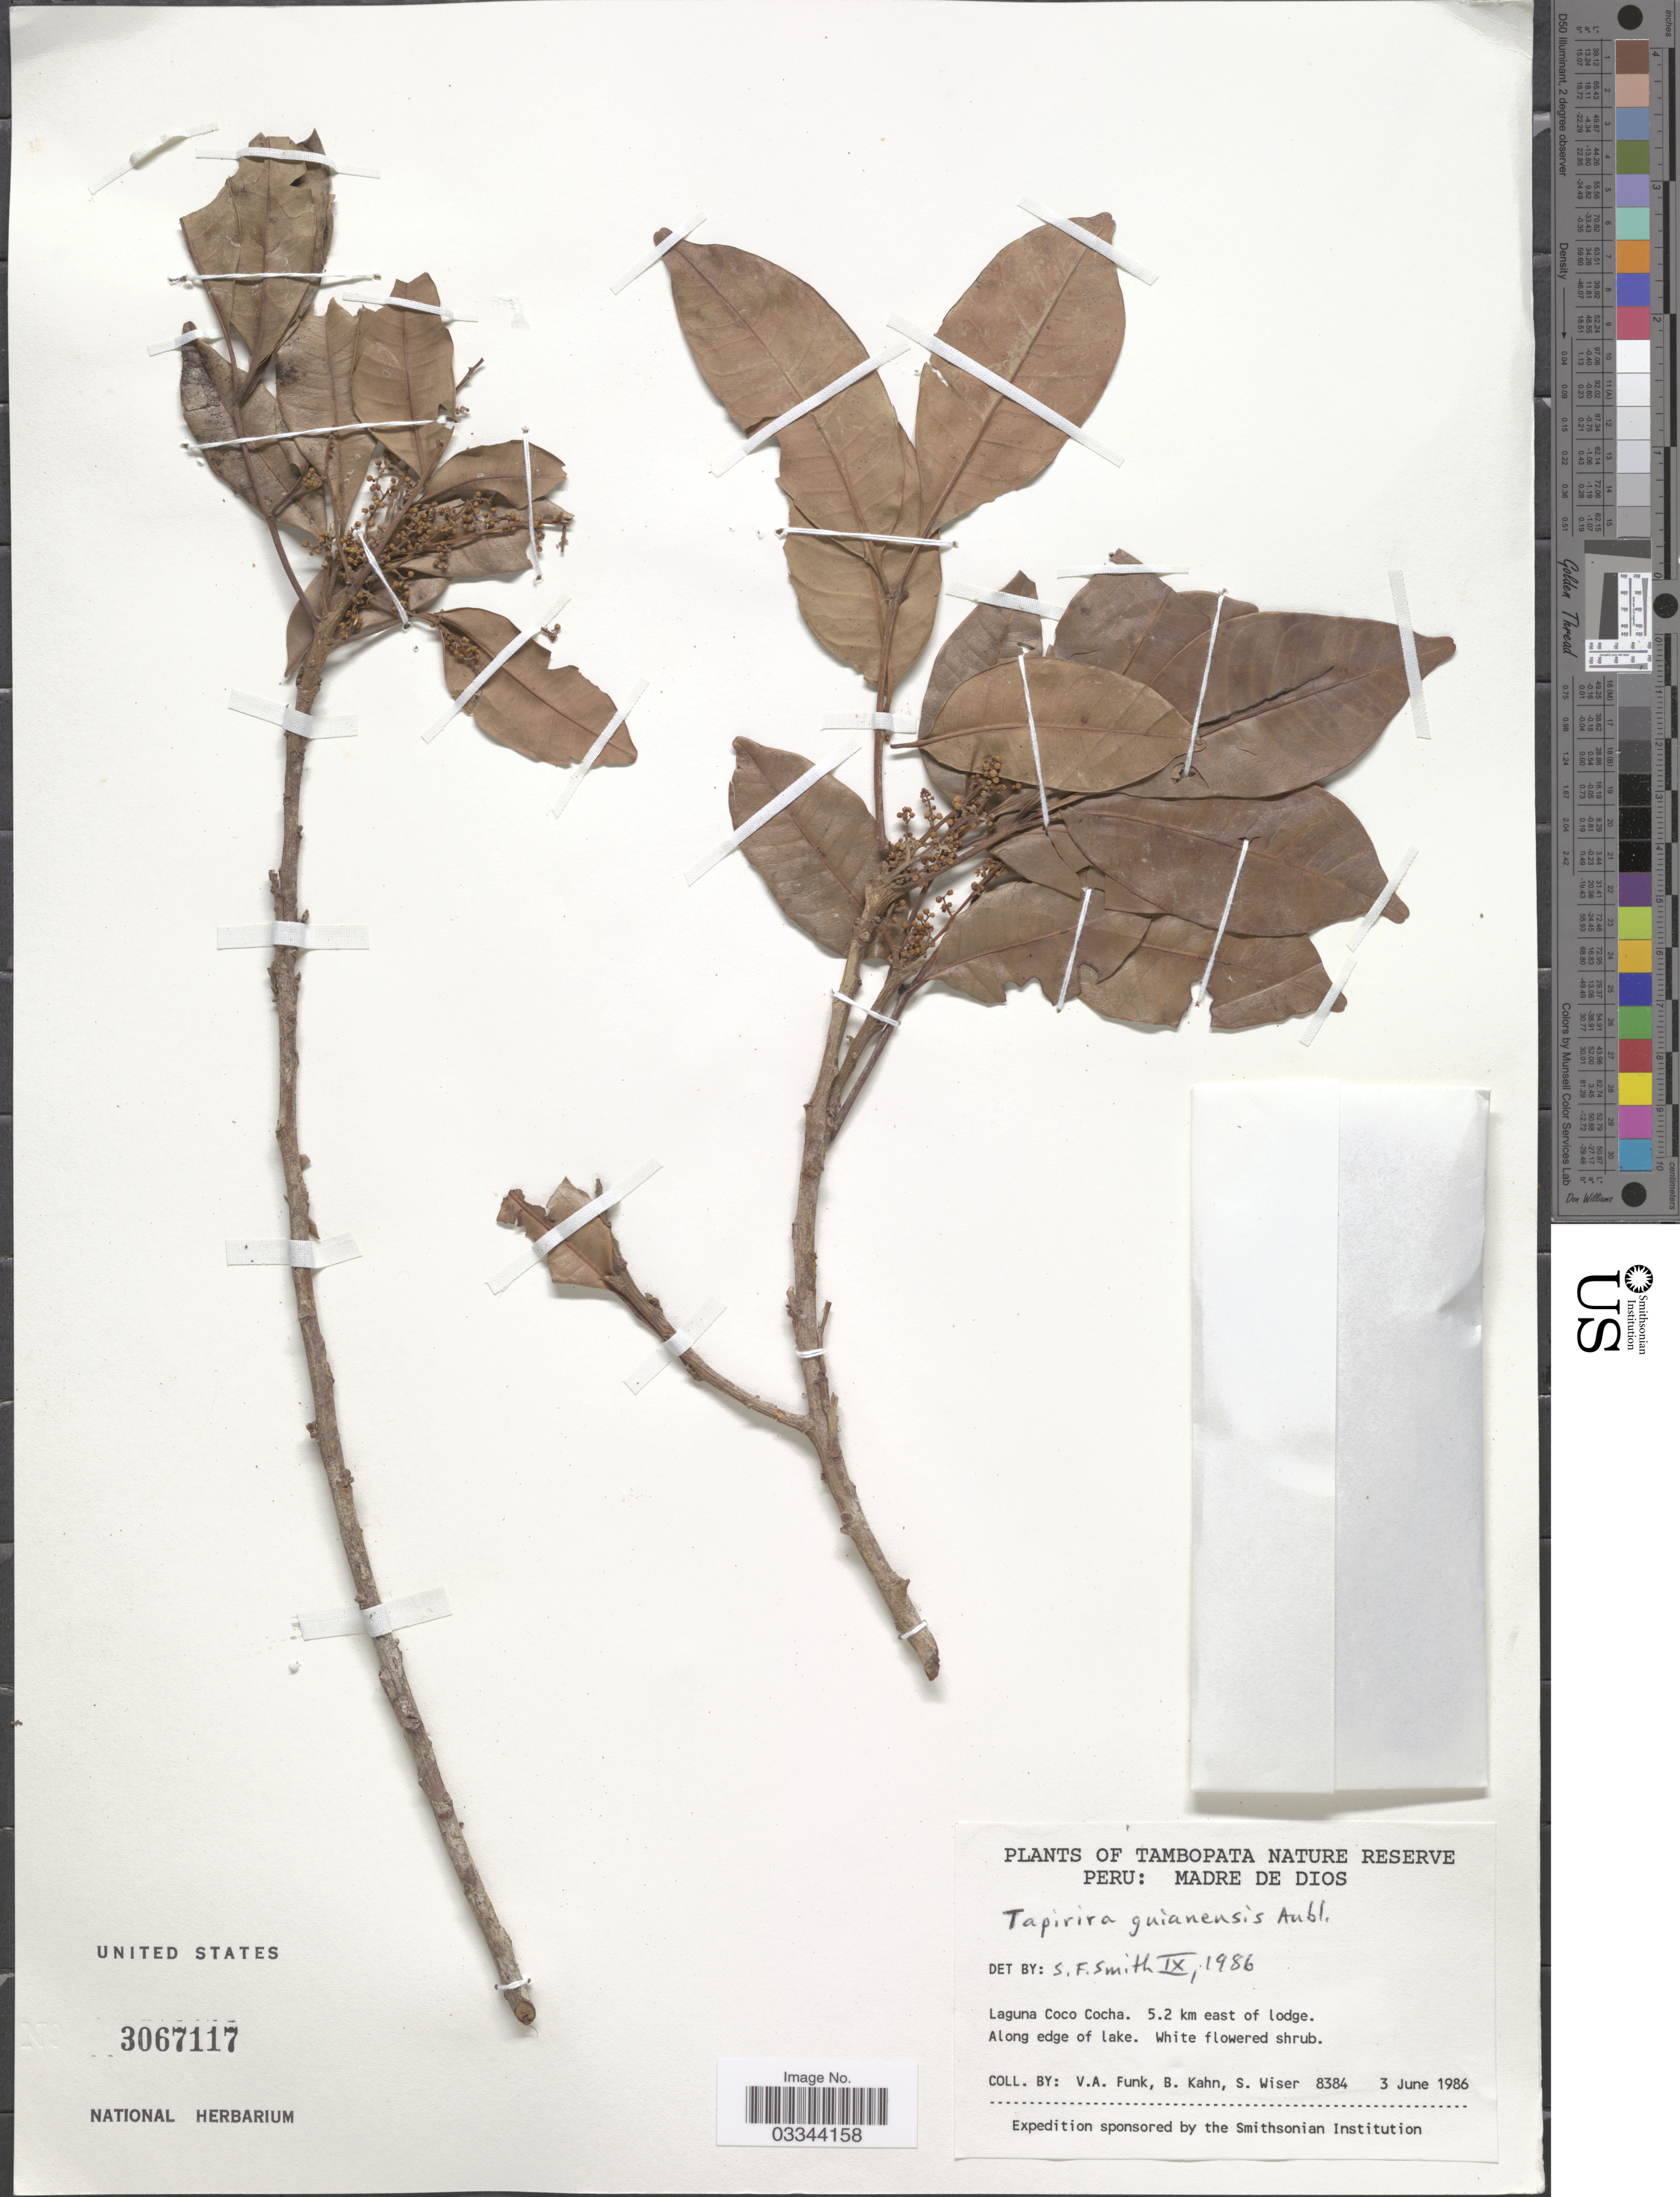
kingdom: Plantae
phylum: Tracheophyta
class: Magnoliopsida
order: Sapindales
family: Anacardiaceae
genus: Tapirira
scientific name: Tapirira guianensis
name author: Aubl.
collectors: V. Funk, B. Kahn & S. Wiser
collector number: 8384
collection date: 1986-06-03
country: Peru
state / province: Madre de Dios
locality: Tambopata Nature Reserve. Laguna Coco Cocha. 5.2 km east of lodge. Along edge of lake.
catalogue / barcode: US 3067117